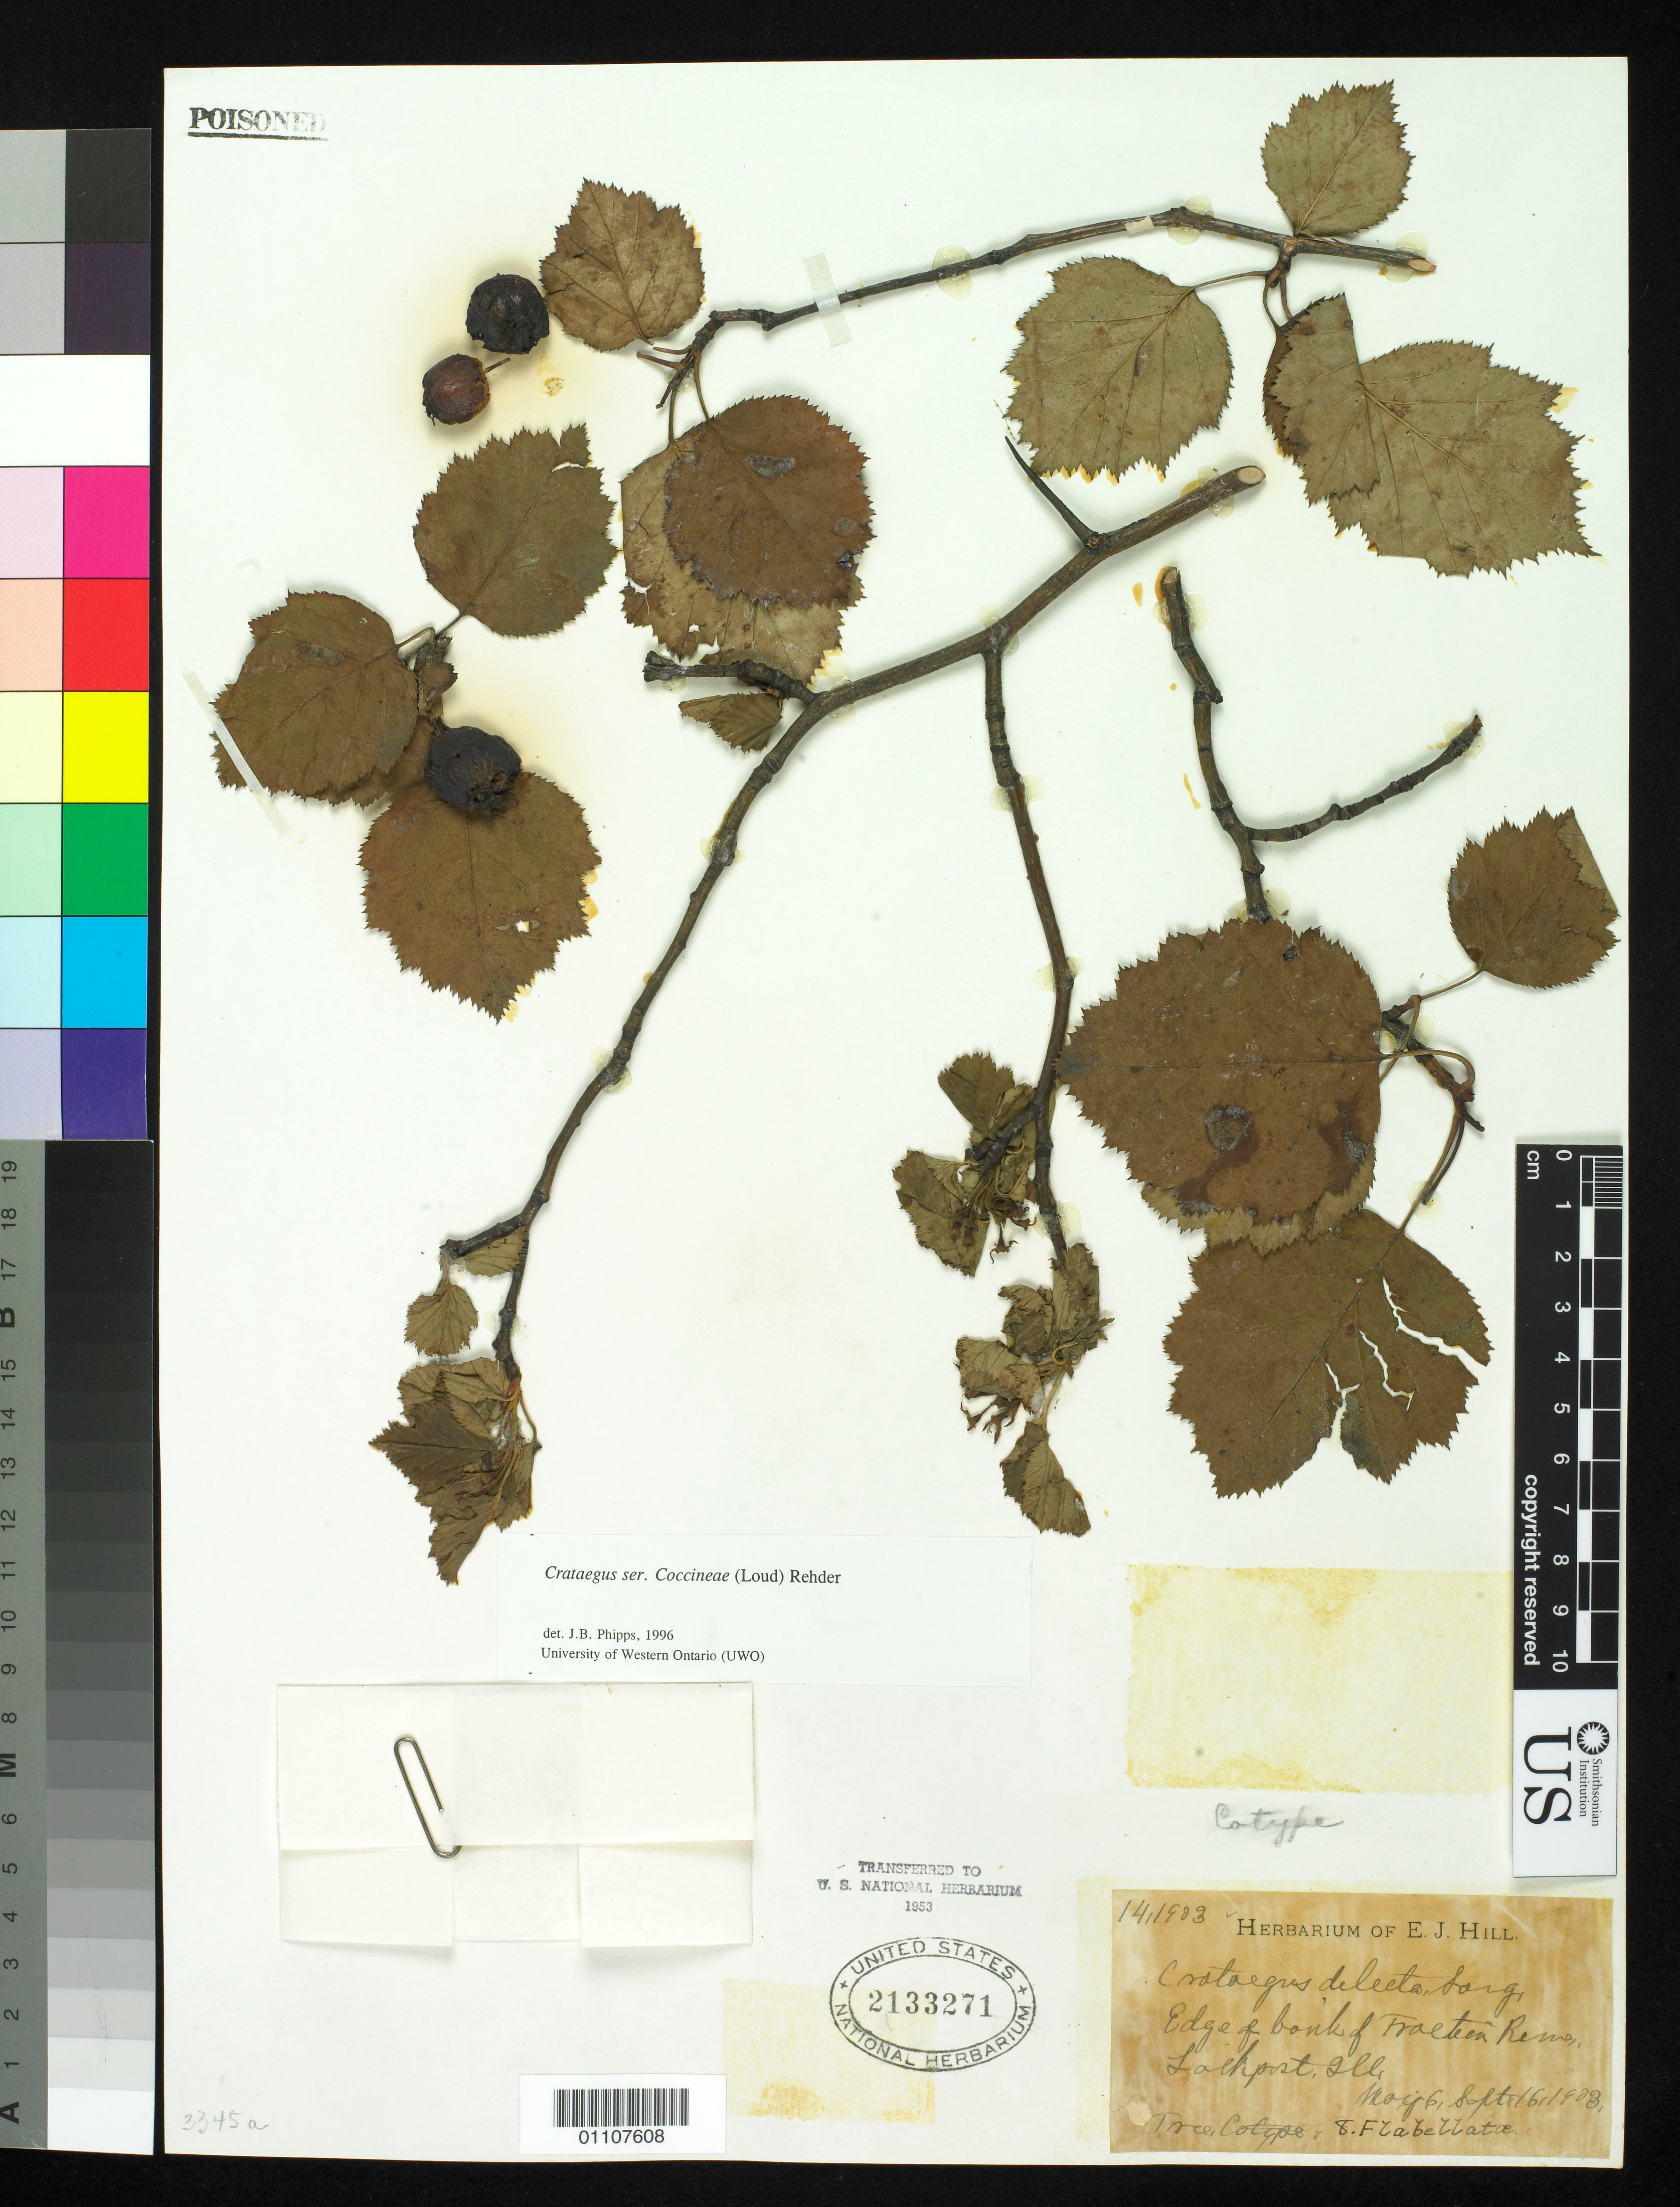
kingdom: Plantae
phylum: Tracheophyta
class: Magnoliopsida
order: Rosales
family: Rosaceae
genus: Crataegus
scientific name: Crataegus delecta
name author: Sarg.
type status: Possible Syntype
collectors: ex herb. E.J. Hill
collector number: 14.1903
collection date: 1903-05-06,1903-09-16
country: United States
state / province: Illinois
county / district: Will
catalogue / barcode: US 2133271